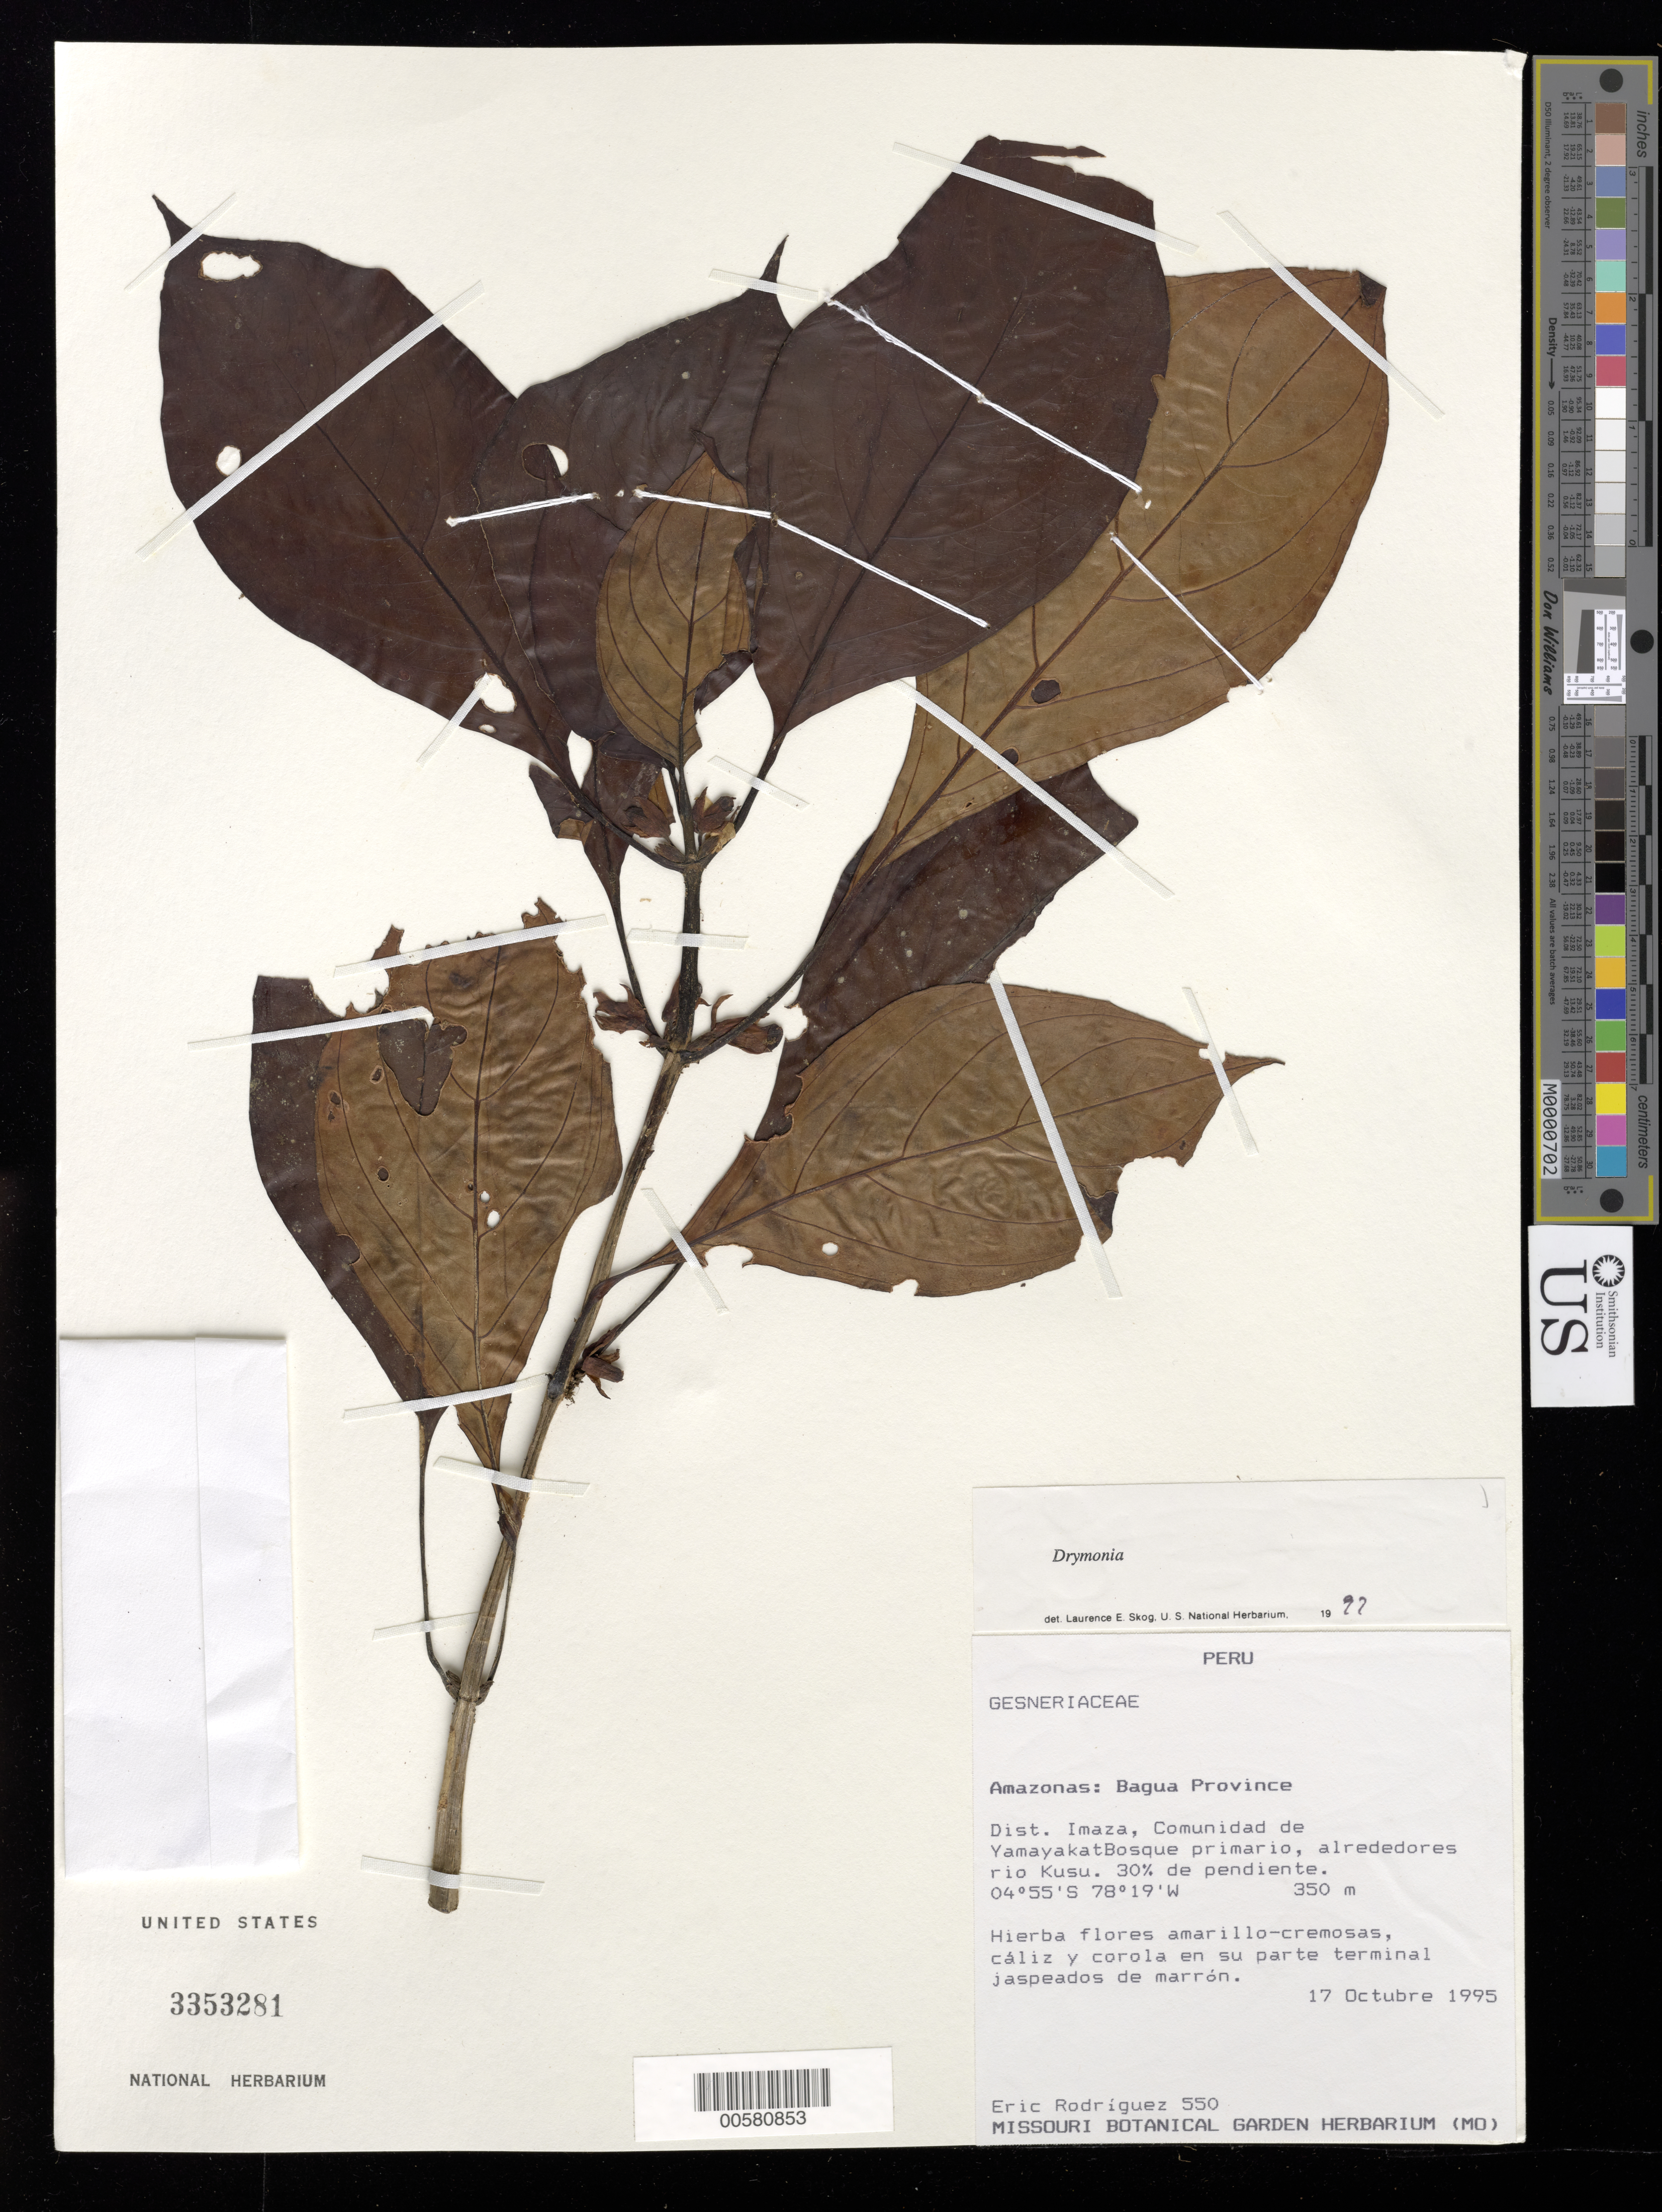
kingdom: Plantae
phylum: Tracheophyta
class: Magnoliopsida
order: Lamiales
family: Gesneriaceae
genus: Drymonia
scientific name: Drymonia sp.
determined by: Clark, J. L., (SEL), The Marie Selby Botanical Garden (UNITED STATES)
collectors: E. Rodriguez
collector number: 550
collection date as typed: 17 Oct 1995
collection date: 1995-10-17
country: Peru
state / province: Amazonas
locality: Prov. Bagua, dtto. Imaza, comunidad de Yamayakat, alrededores rio Kusu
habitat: Bosque primario, 30% pendiente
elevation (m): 350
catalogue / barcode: US 3353281